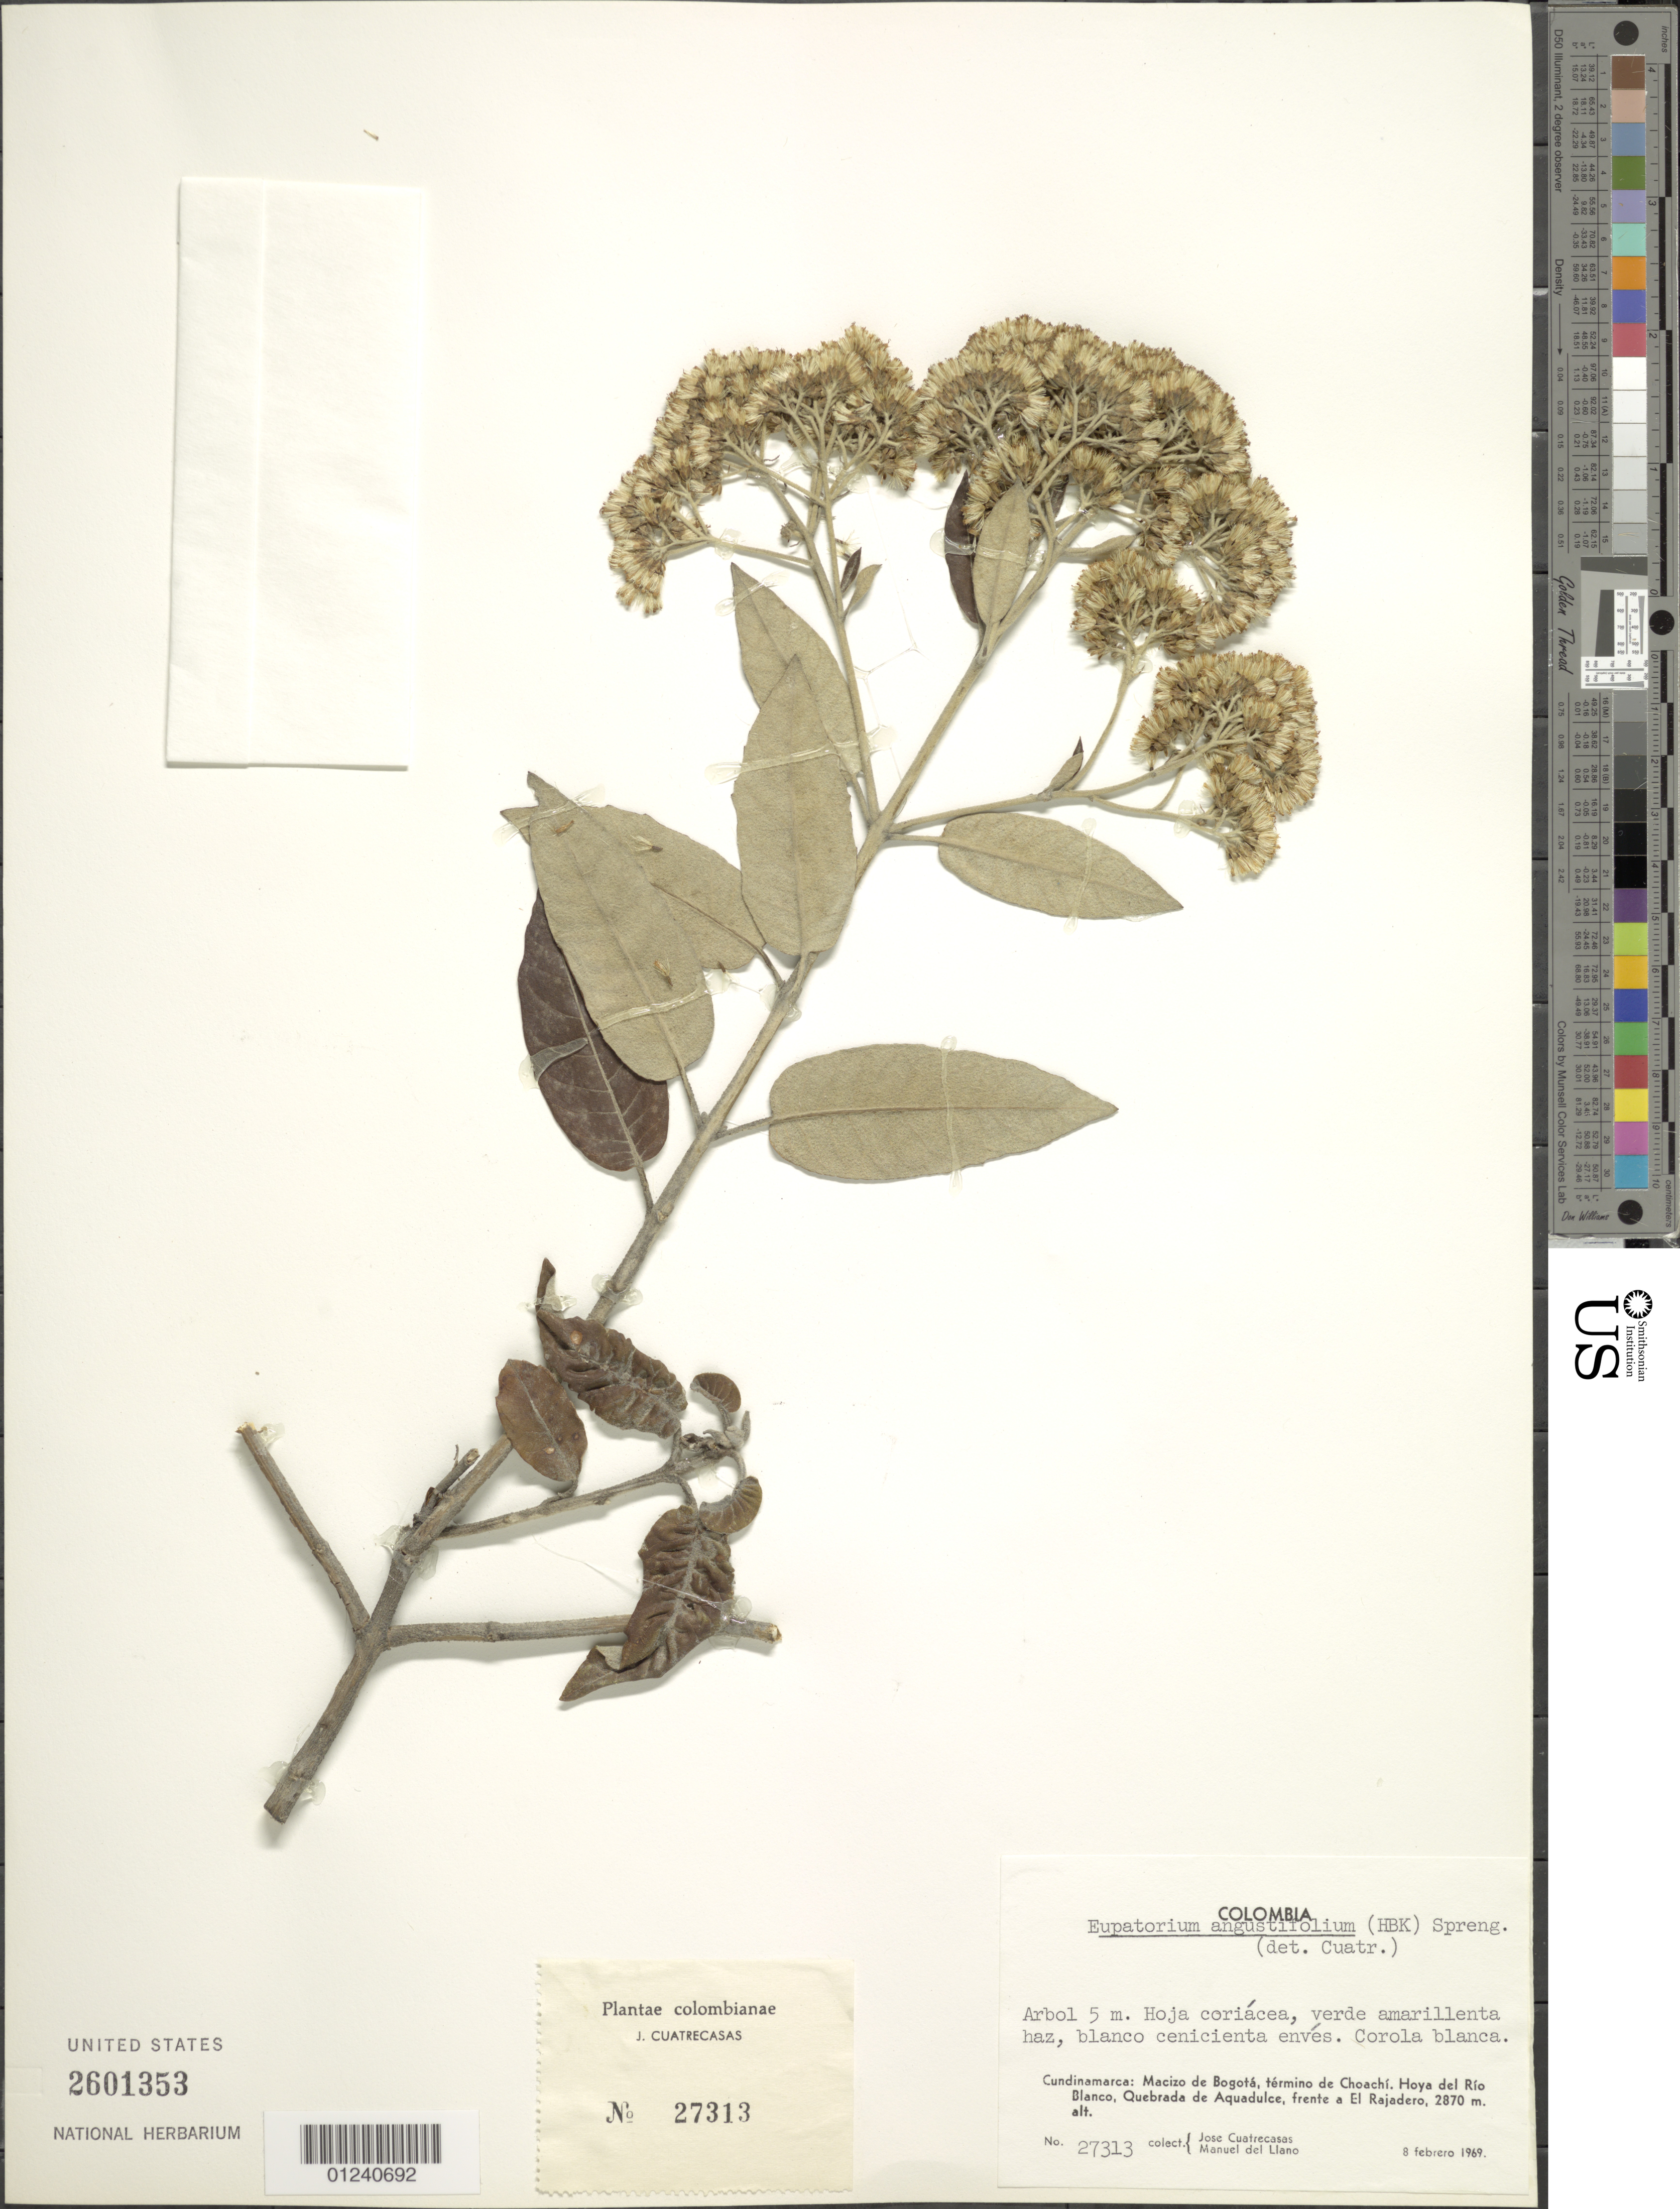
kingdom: Plantae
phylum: Tracheophyta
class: Magnoliopsida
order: Asterales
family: Asteraceae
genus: Ageratina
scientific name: Ageratina angustifolia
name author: (Kunth) R.M. King & H. Rob.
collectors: J. Cuatrecasas & M. d. Llano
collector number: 27313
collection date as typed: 8 Feb 1969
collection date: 1969-02-08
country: Colombia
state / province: Cundinamarca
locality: Macizo de Bogotá, termino de Choachí, hoya del Río Blanco, Quebrada de Aguadulce, frente a El Rajadero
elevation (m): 2870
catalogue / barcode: US 2601353